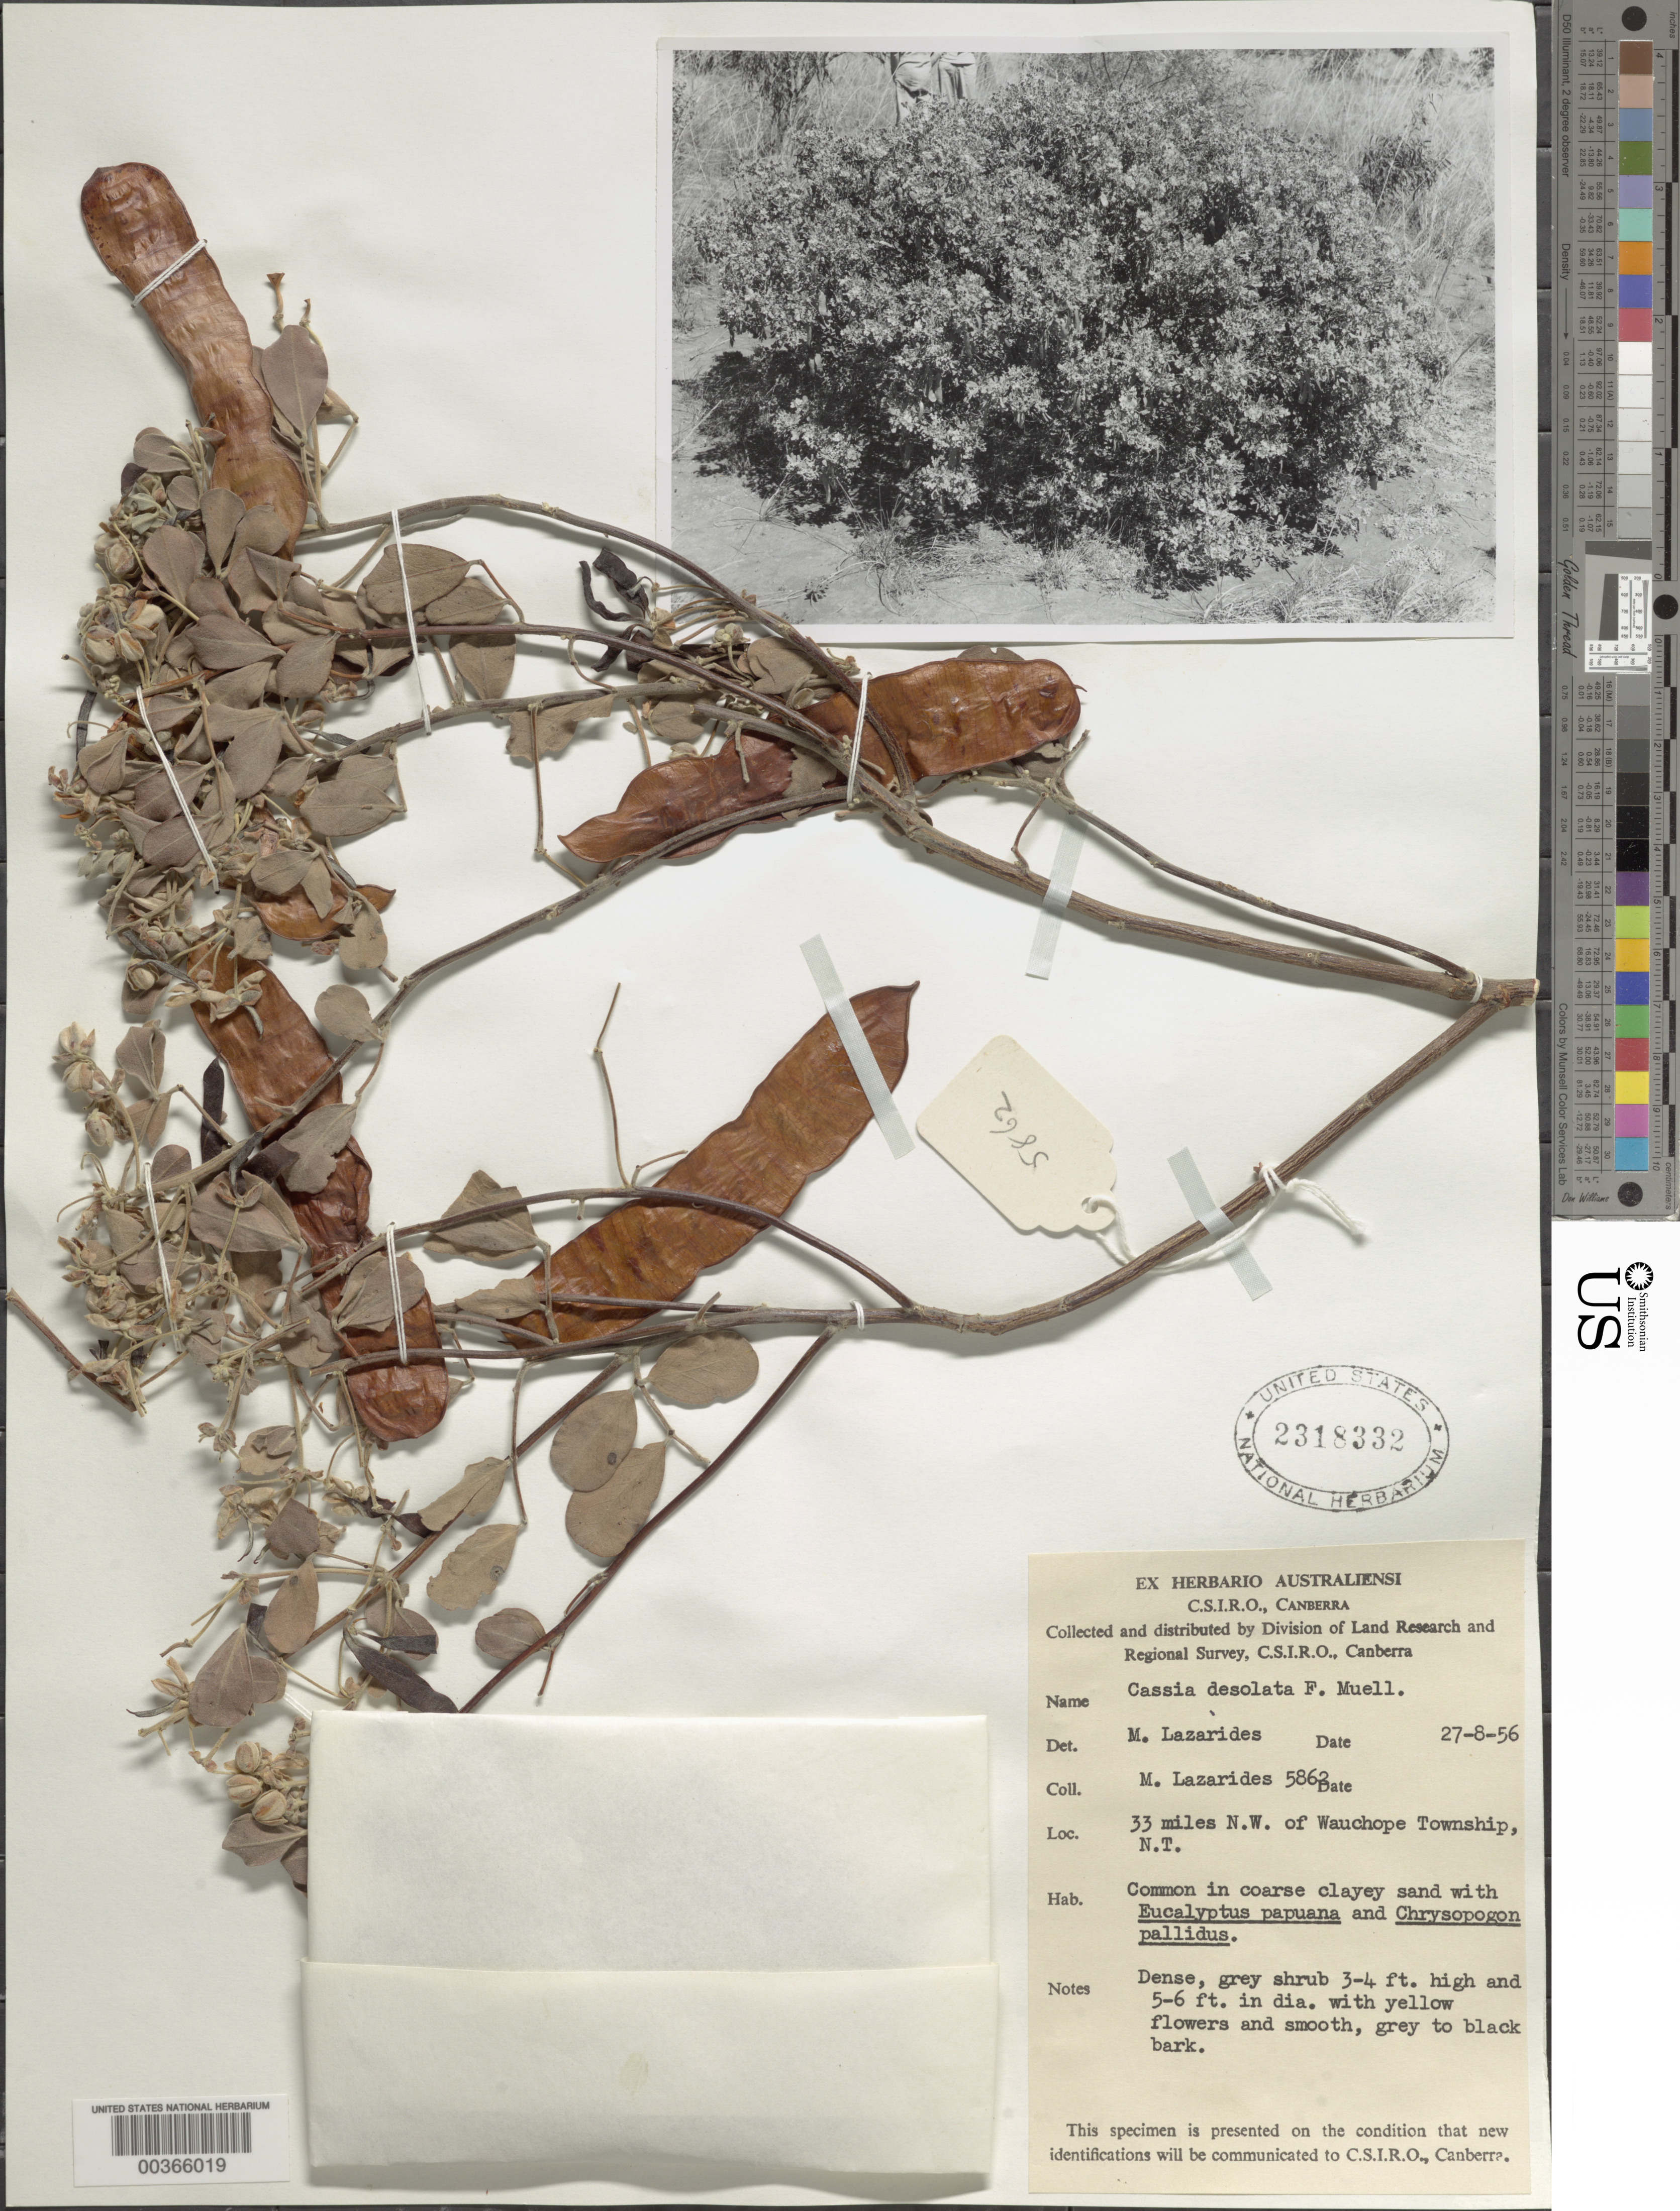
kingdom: Plantae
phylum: Tracheophyta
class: Magnoliopsida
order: Fabales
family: Fabaceae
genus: Senna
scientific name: Senna artemisioides subsp. x sturtii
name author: (R. Br.) Randell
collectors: M. Lazarides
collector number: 5862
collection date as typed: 27 Aug 1956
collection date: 1956-08-27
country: Australia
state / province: Northern Territory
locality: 33 mi nw of wauchope township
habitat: In coarse clayey sand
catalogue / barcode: US 2318332